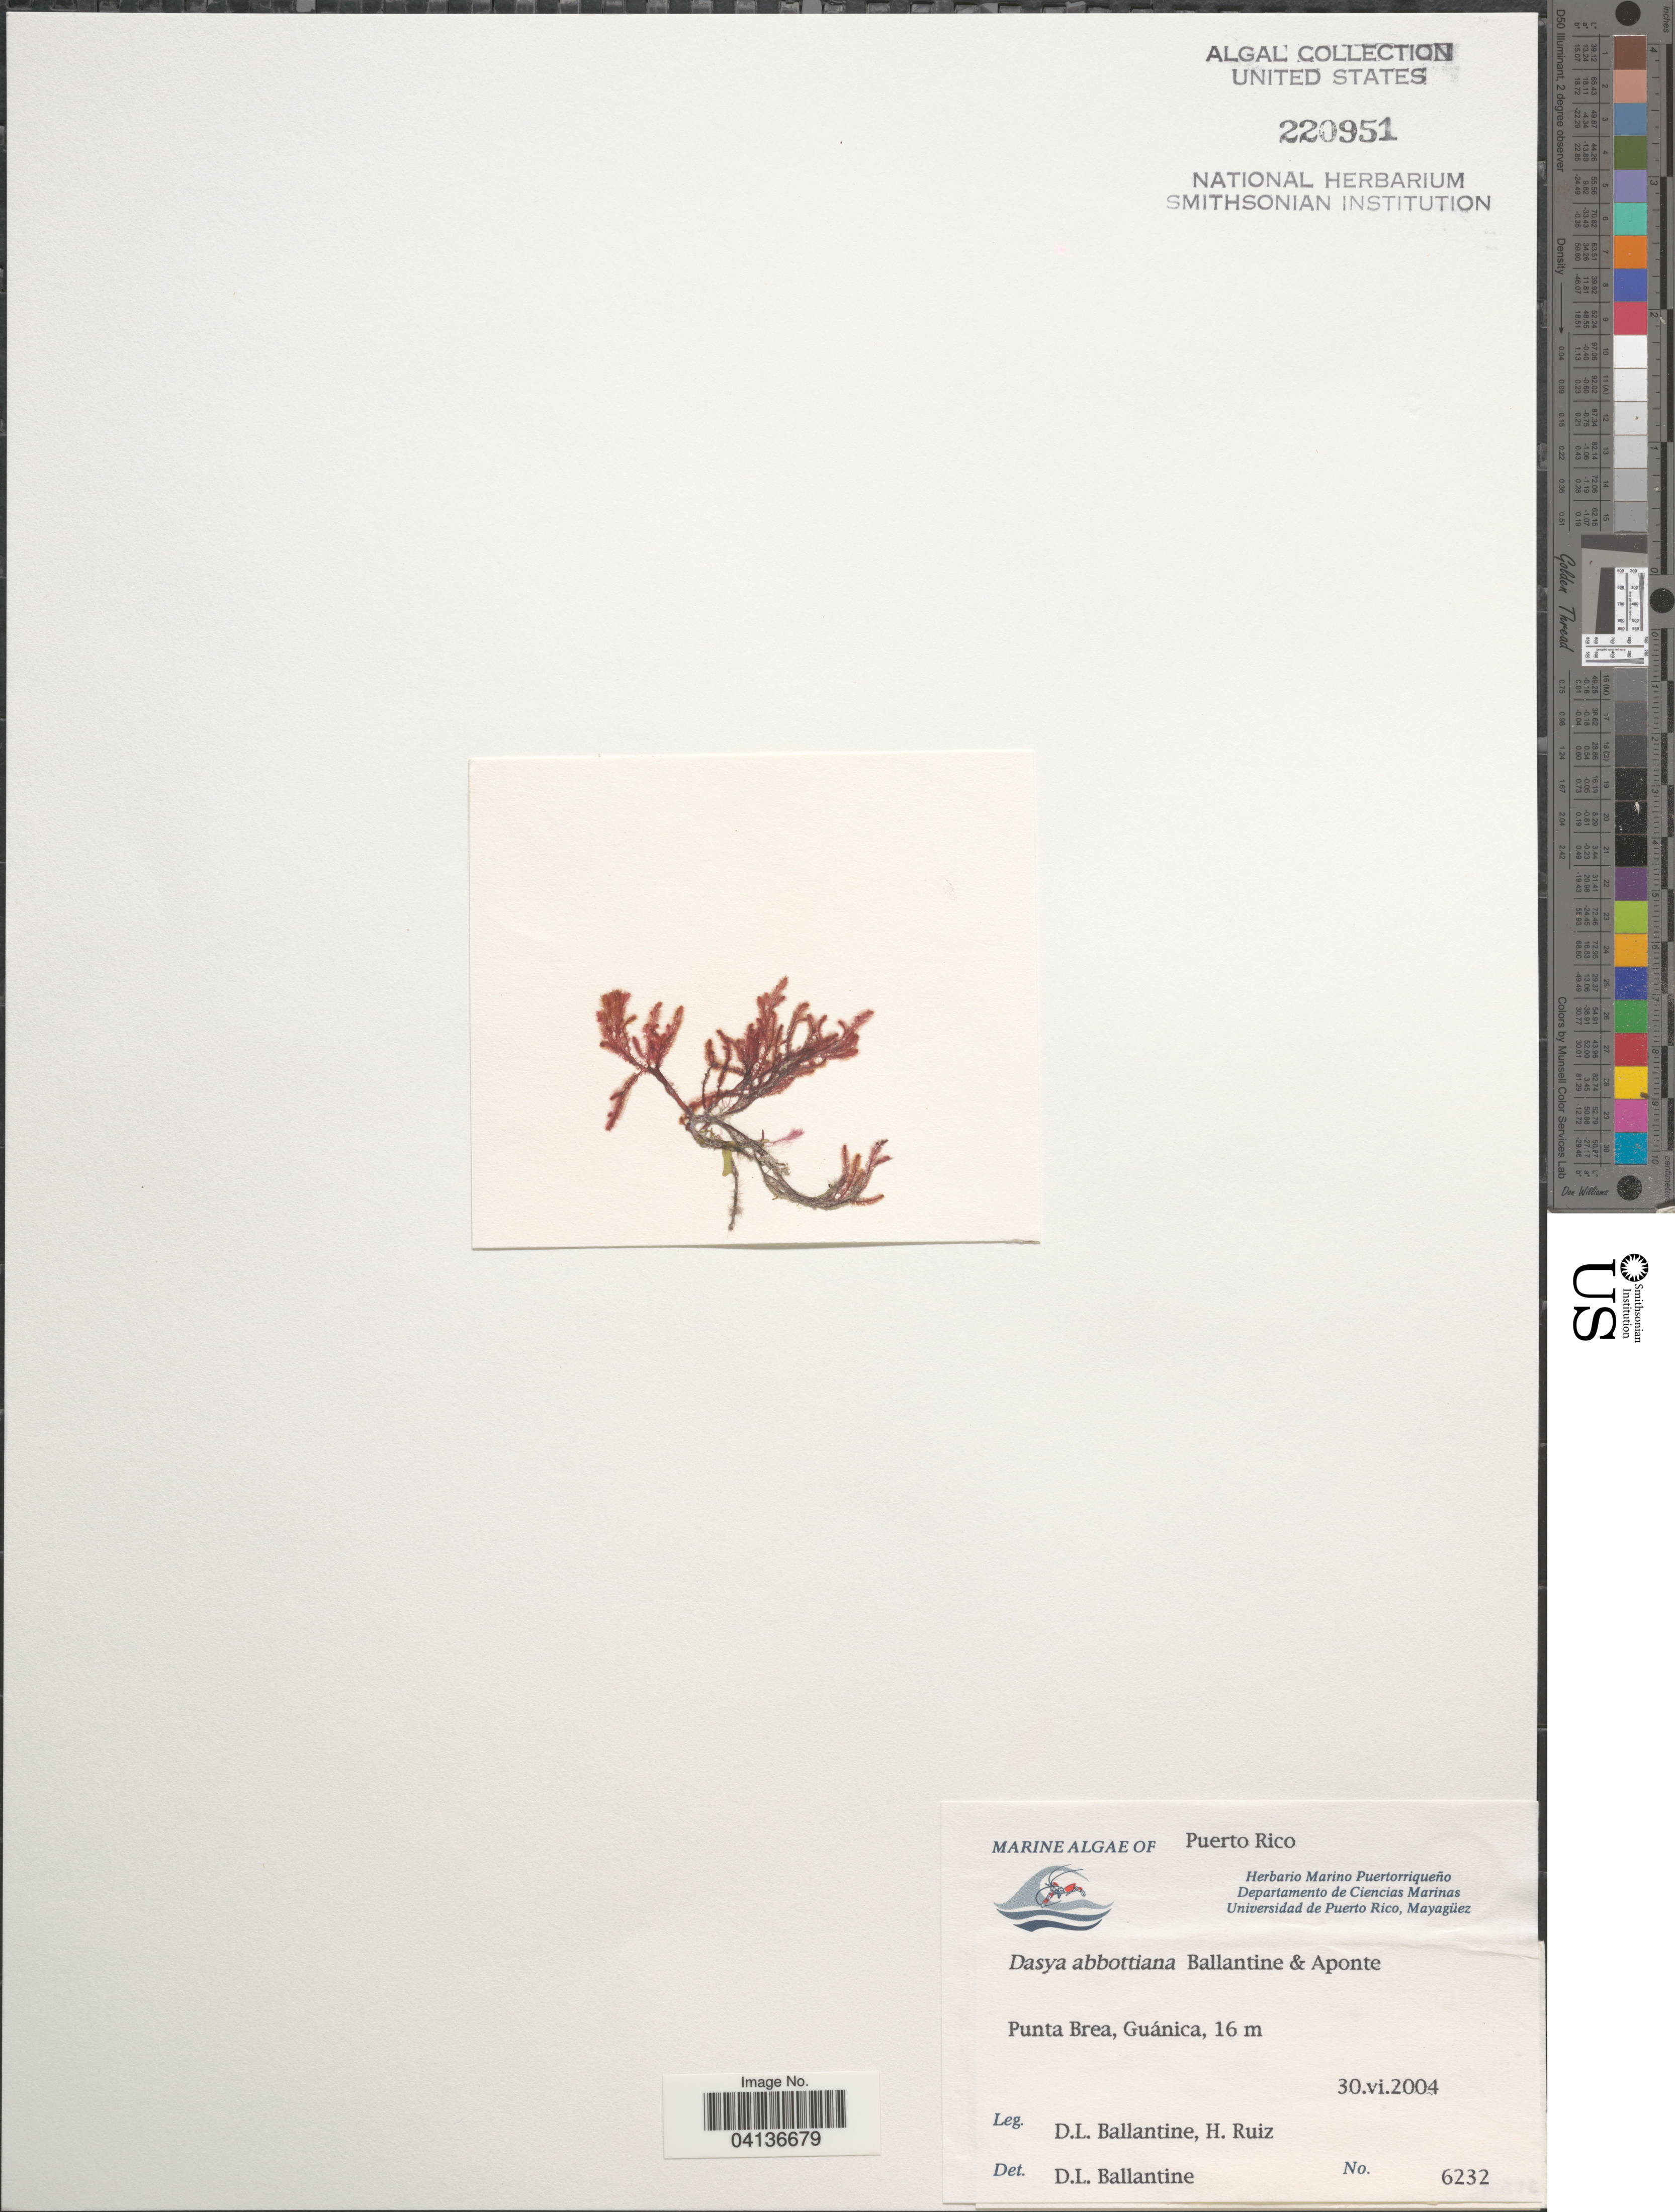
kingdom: Plantae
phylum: Rhodophyta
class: Florideophyceae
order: Ceramiales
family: Dasyaceae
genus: Dasya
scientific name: Dasya abbottiana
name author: D.L. Ballant. & N.E.Aponte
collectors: D.L. Ballantine & H. Ruiz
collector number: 6232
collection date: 2004-06-30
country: Puerto Rico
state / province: Guánica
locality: Punta Brea.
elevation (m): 16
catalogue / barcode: US 220951